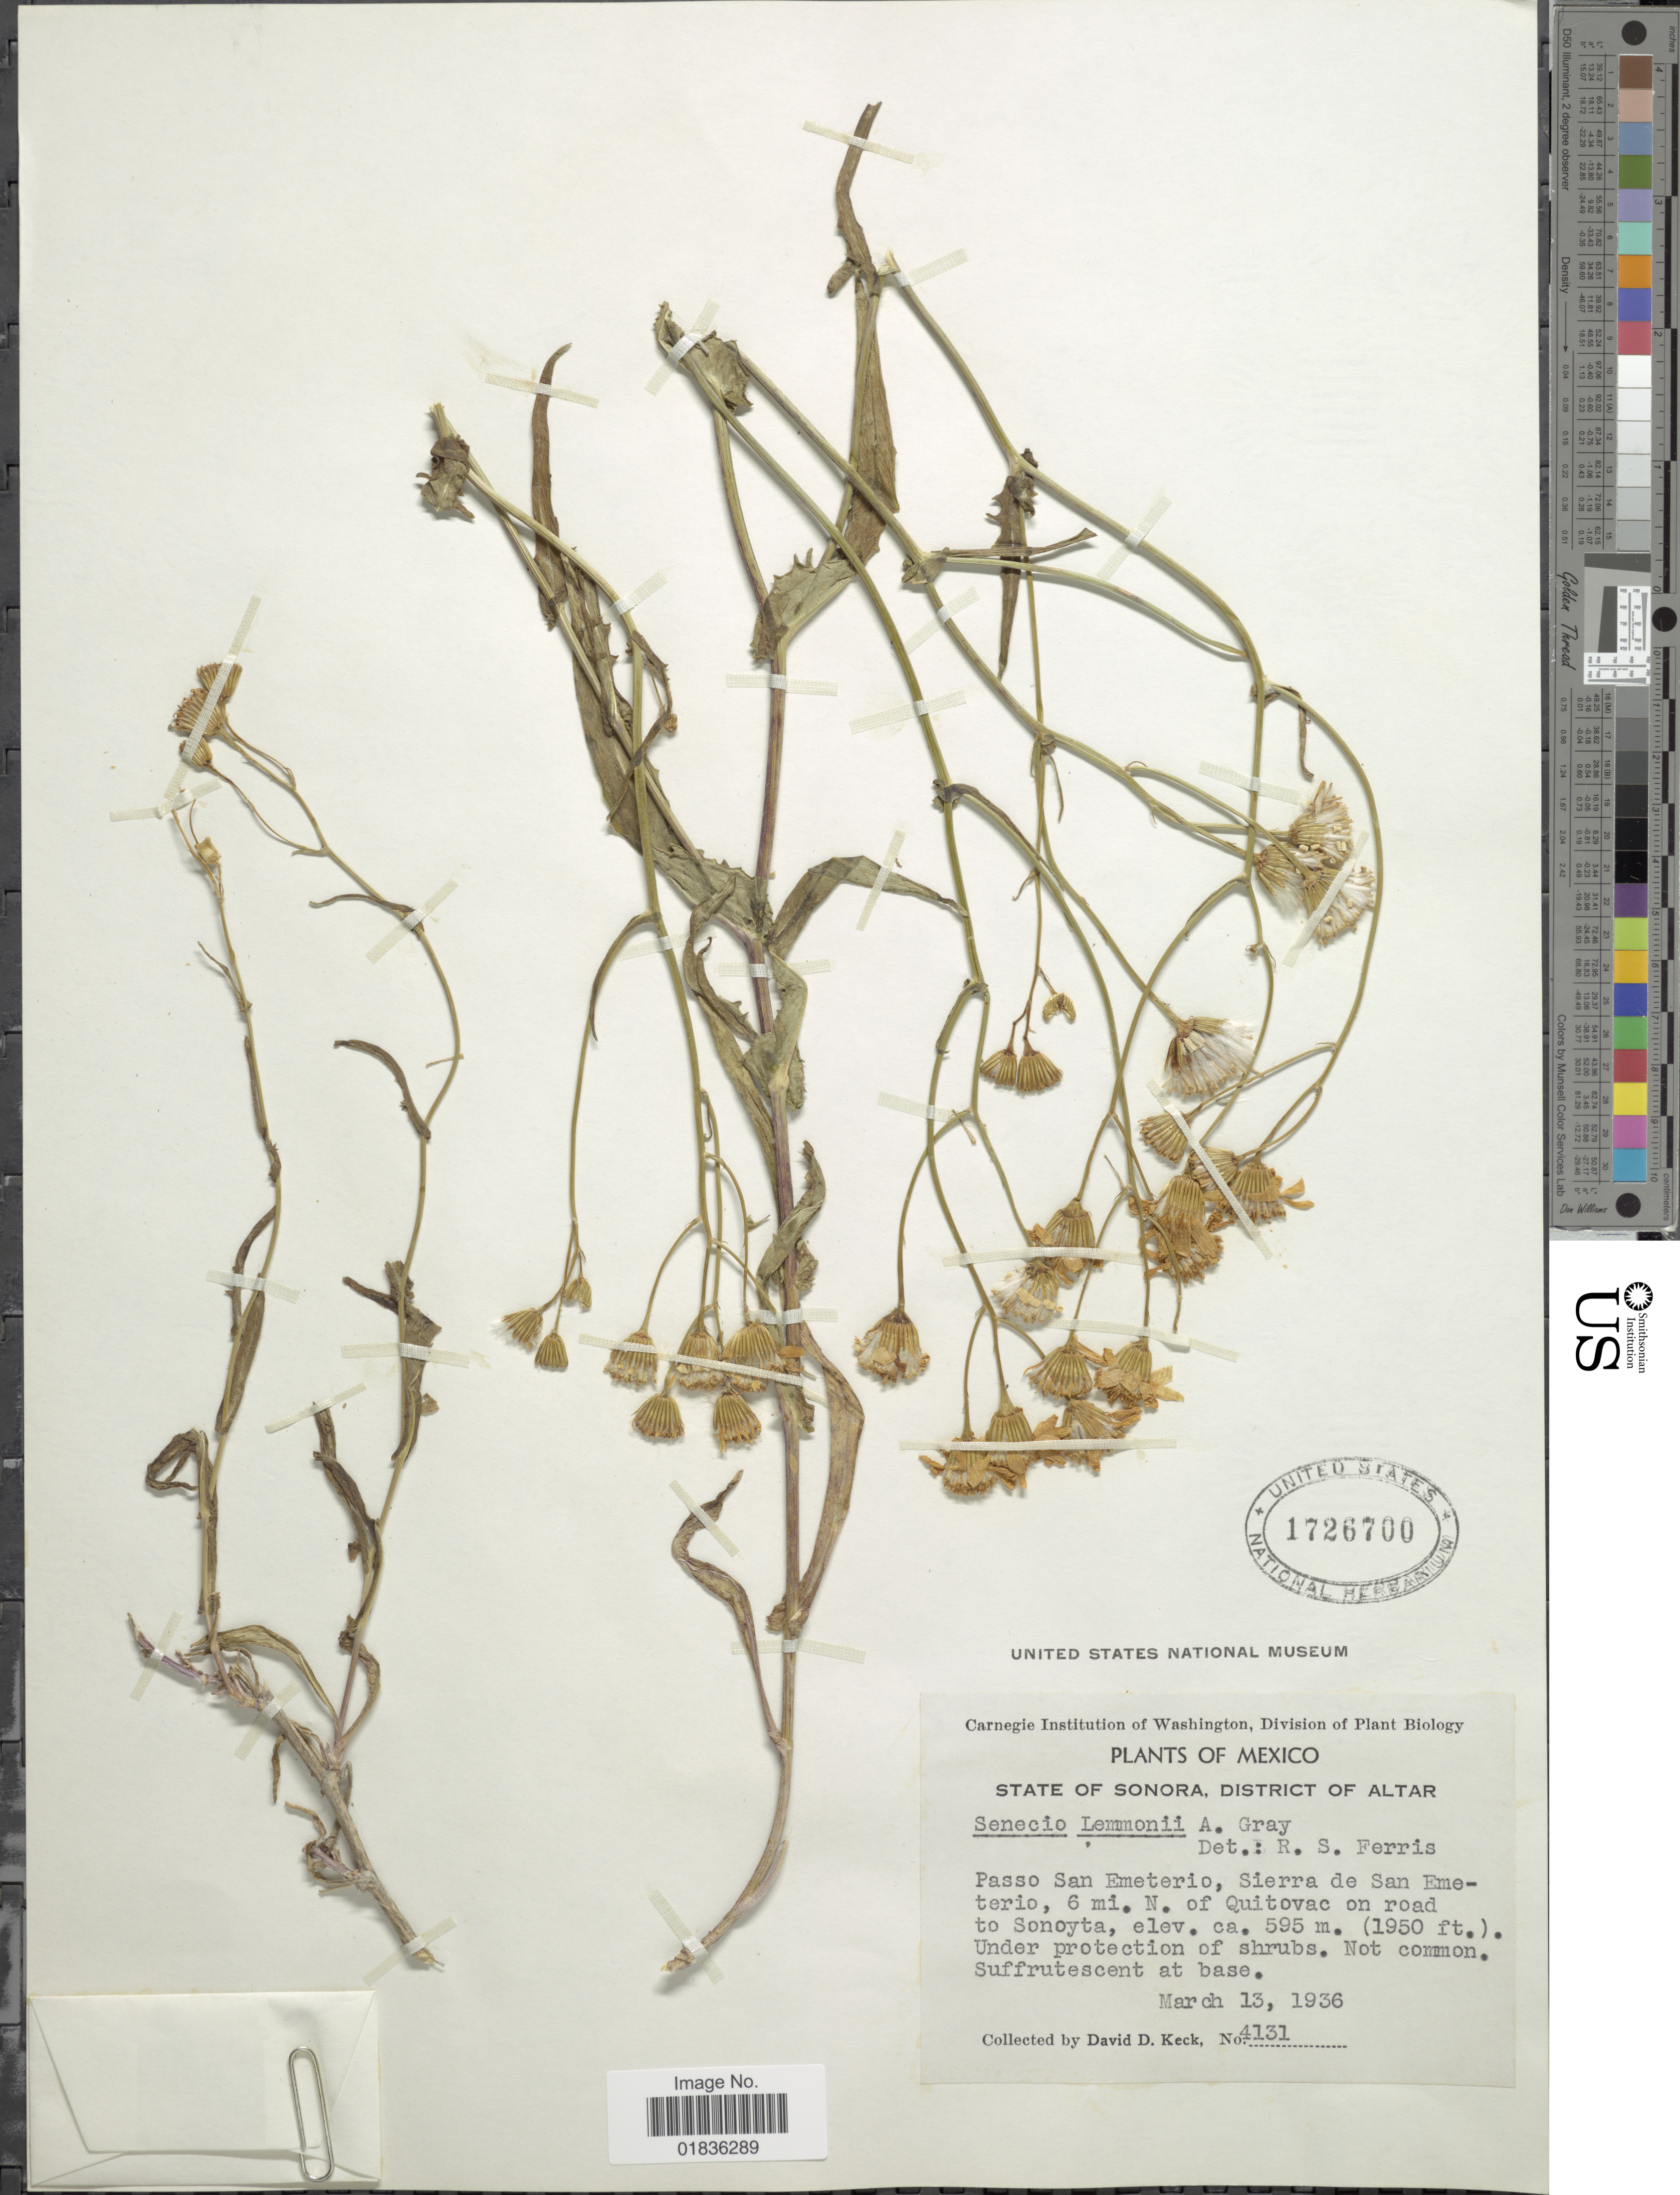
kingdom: Plantae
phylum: Tracheophyta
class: Magnoliopsida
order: Asterales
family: Asteraceae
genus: Senecio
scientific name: Senecio lemmonii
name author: A. Gray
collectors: D. D. Keck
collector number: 4131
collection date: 1936-03-13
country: Mexico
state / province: Sonora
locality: District of Altar, Passo San Emeterio, Sierra de San Emeterio, 6 mi. N. of Quitovac on road to Sonoyta.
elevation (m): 595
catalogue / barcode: US 1726700